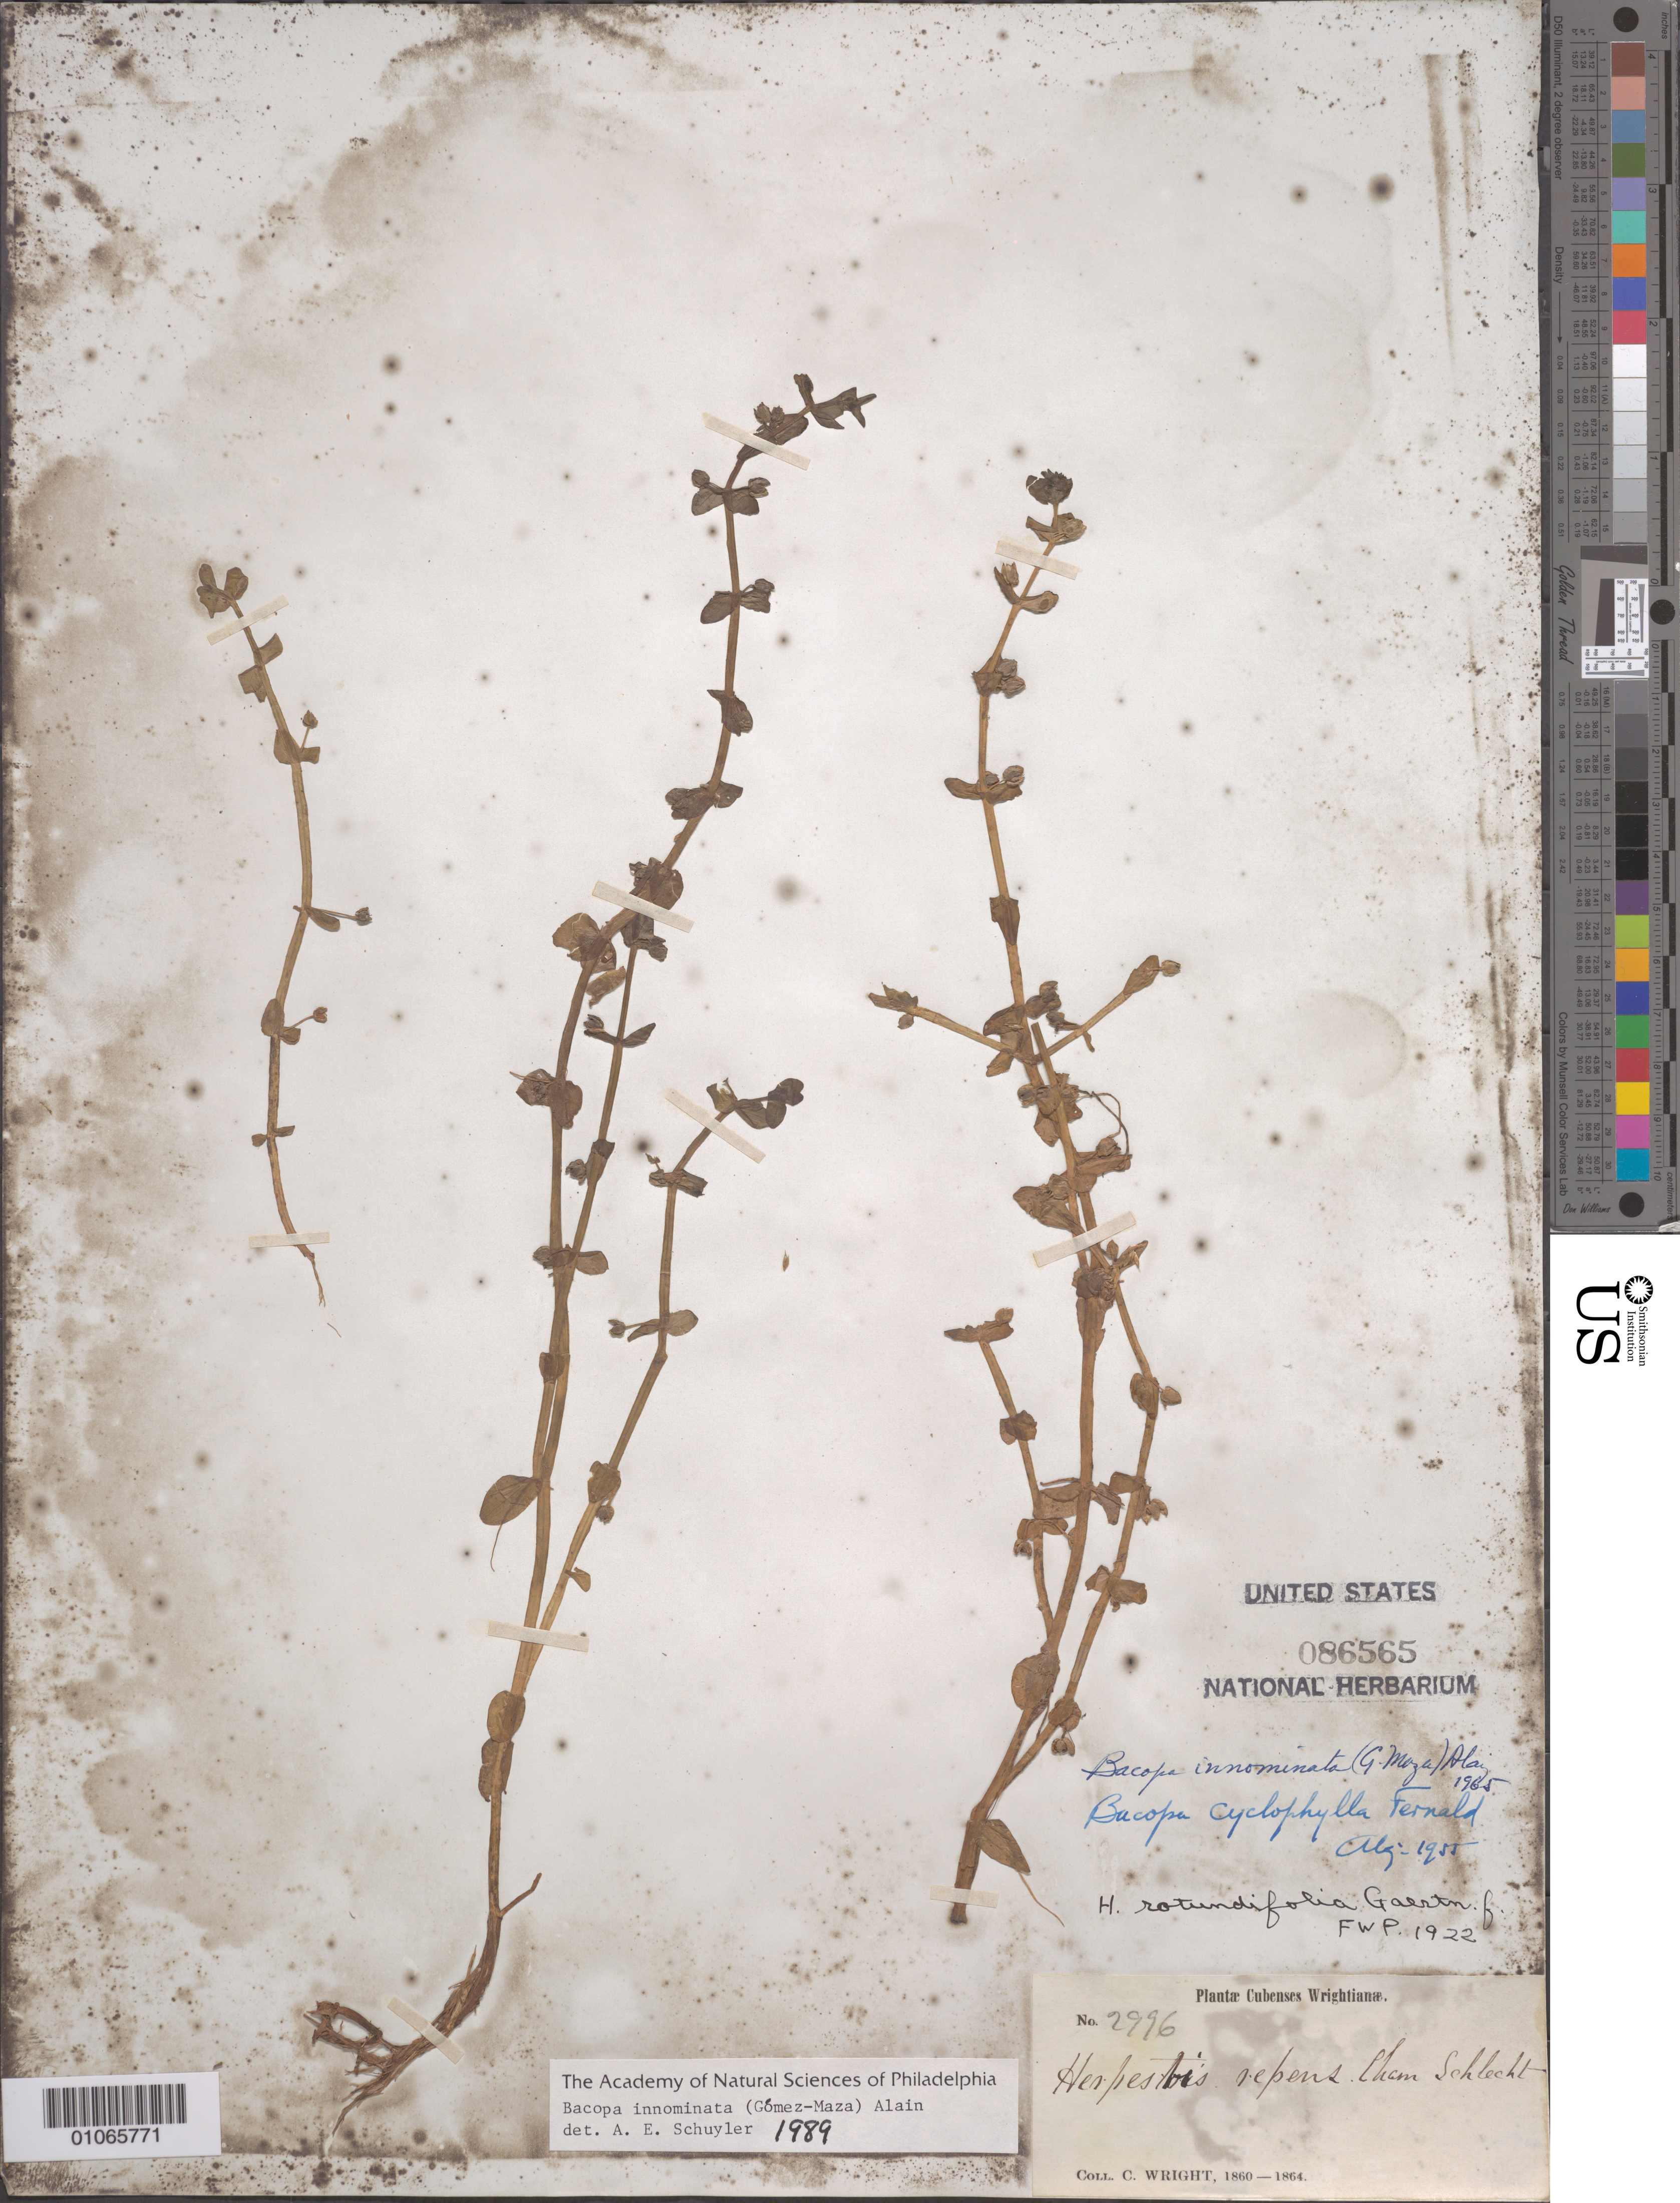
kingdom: Plantae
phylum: Tracheophyta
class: Magnoliopsida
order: Lamiales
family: Plantaginaceae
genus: Bacopa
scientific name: Bacopa innominata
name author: (M. Gómez) Alain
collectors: C. Wright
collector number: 2996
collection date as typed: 01 Jan 1860 to 31 Dec 1864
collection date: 1860-01-01/1864-12-31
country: Cuba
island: Cuba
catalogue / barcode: US 86565